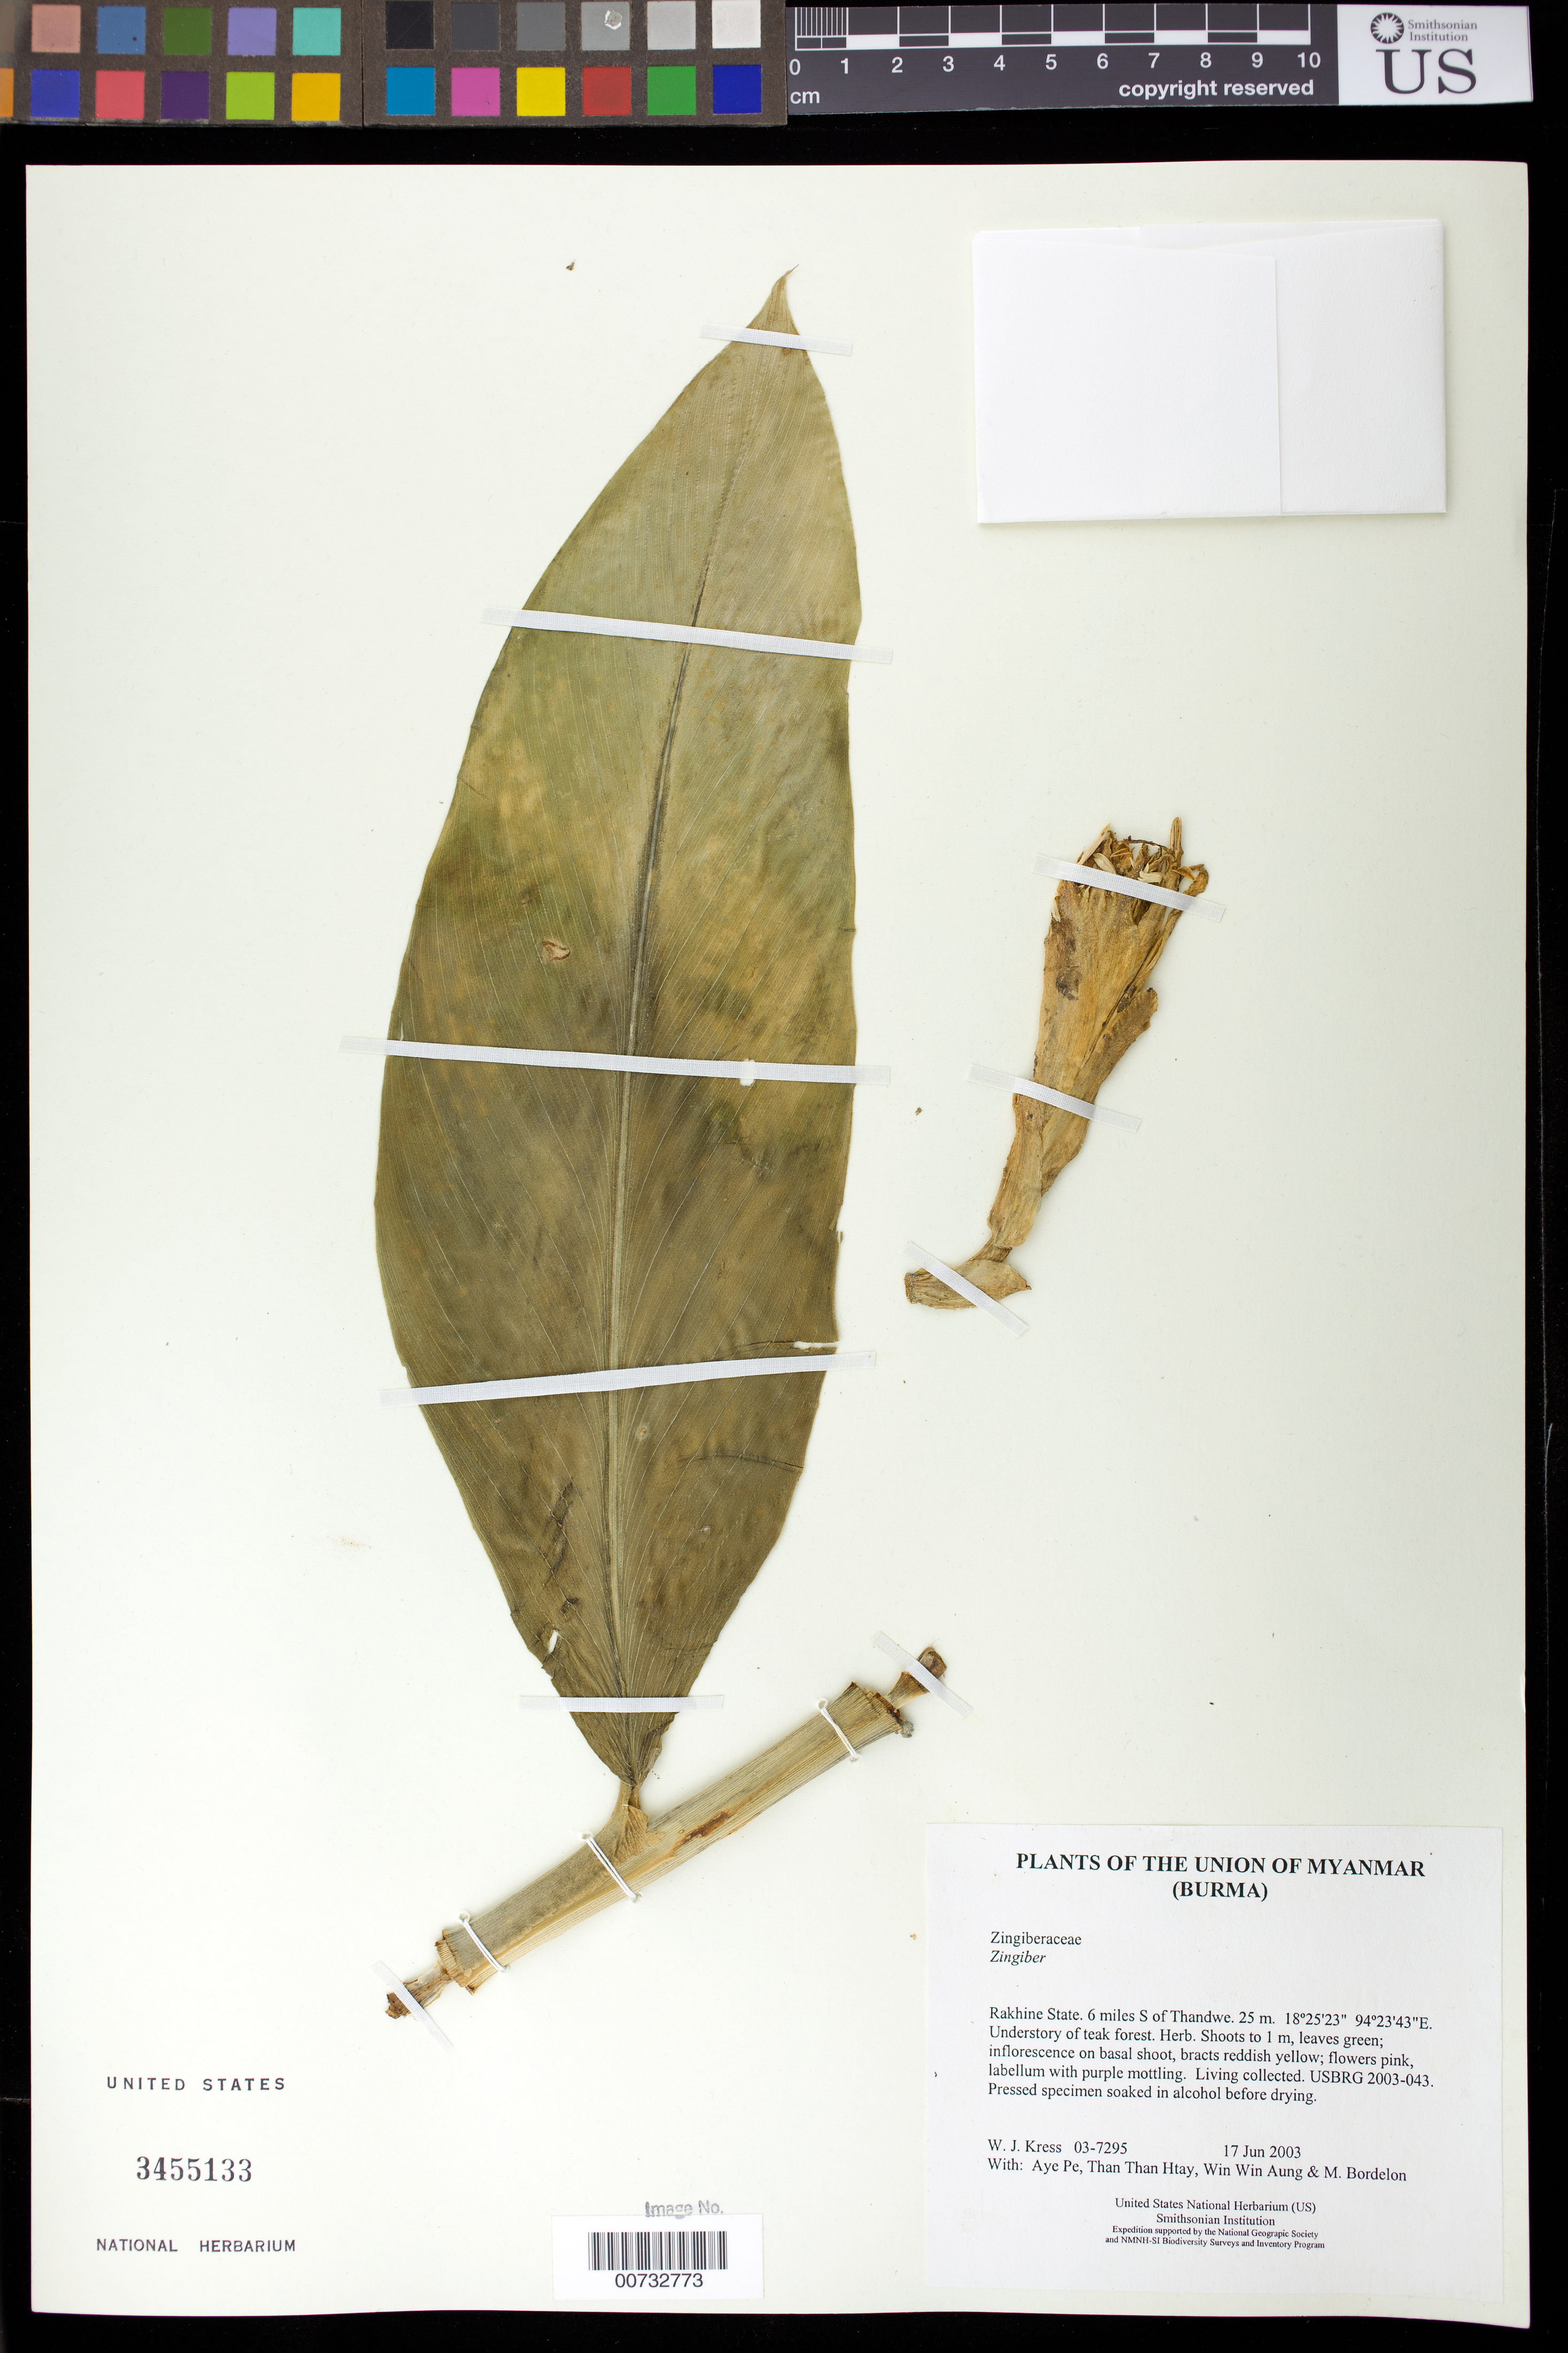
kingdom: Plantae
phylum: Tracheophyta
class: Liliopsida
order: Zingiberales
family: Zingiberaceae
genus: Zingiber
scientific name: Zingiber sp.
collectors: W. J. Kress, Aye Pe, Than Than Htay, Win Win Aung & M. Bordelon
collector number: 03-7295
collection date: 2003-06-17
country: Myanmar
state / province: Rakhine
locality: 6 miles S of Thandwe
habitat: Understory of teak forest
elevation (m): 25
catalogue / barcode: US 3455133